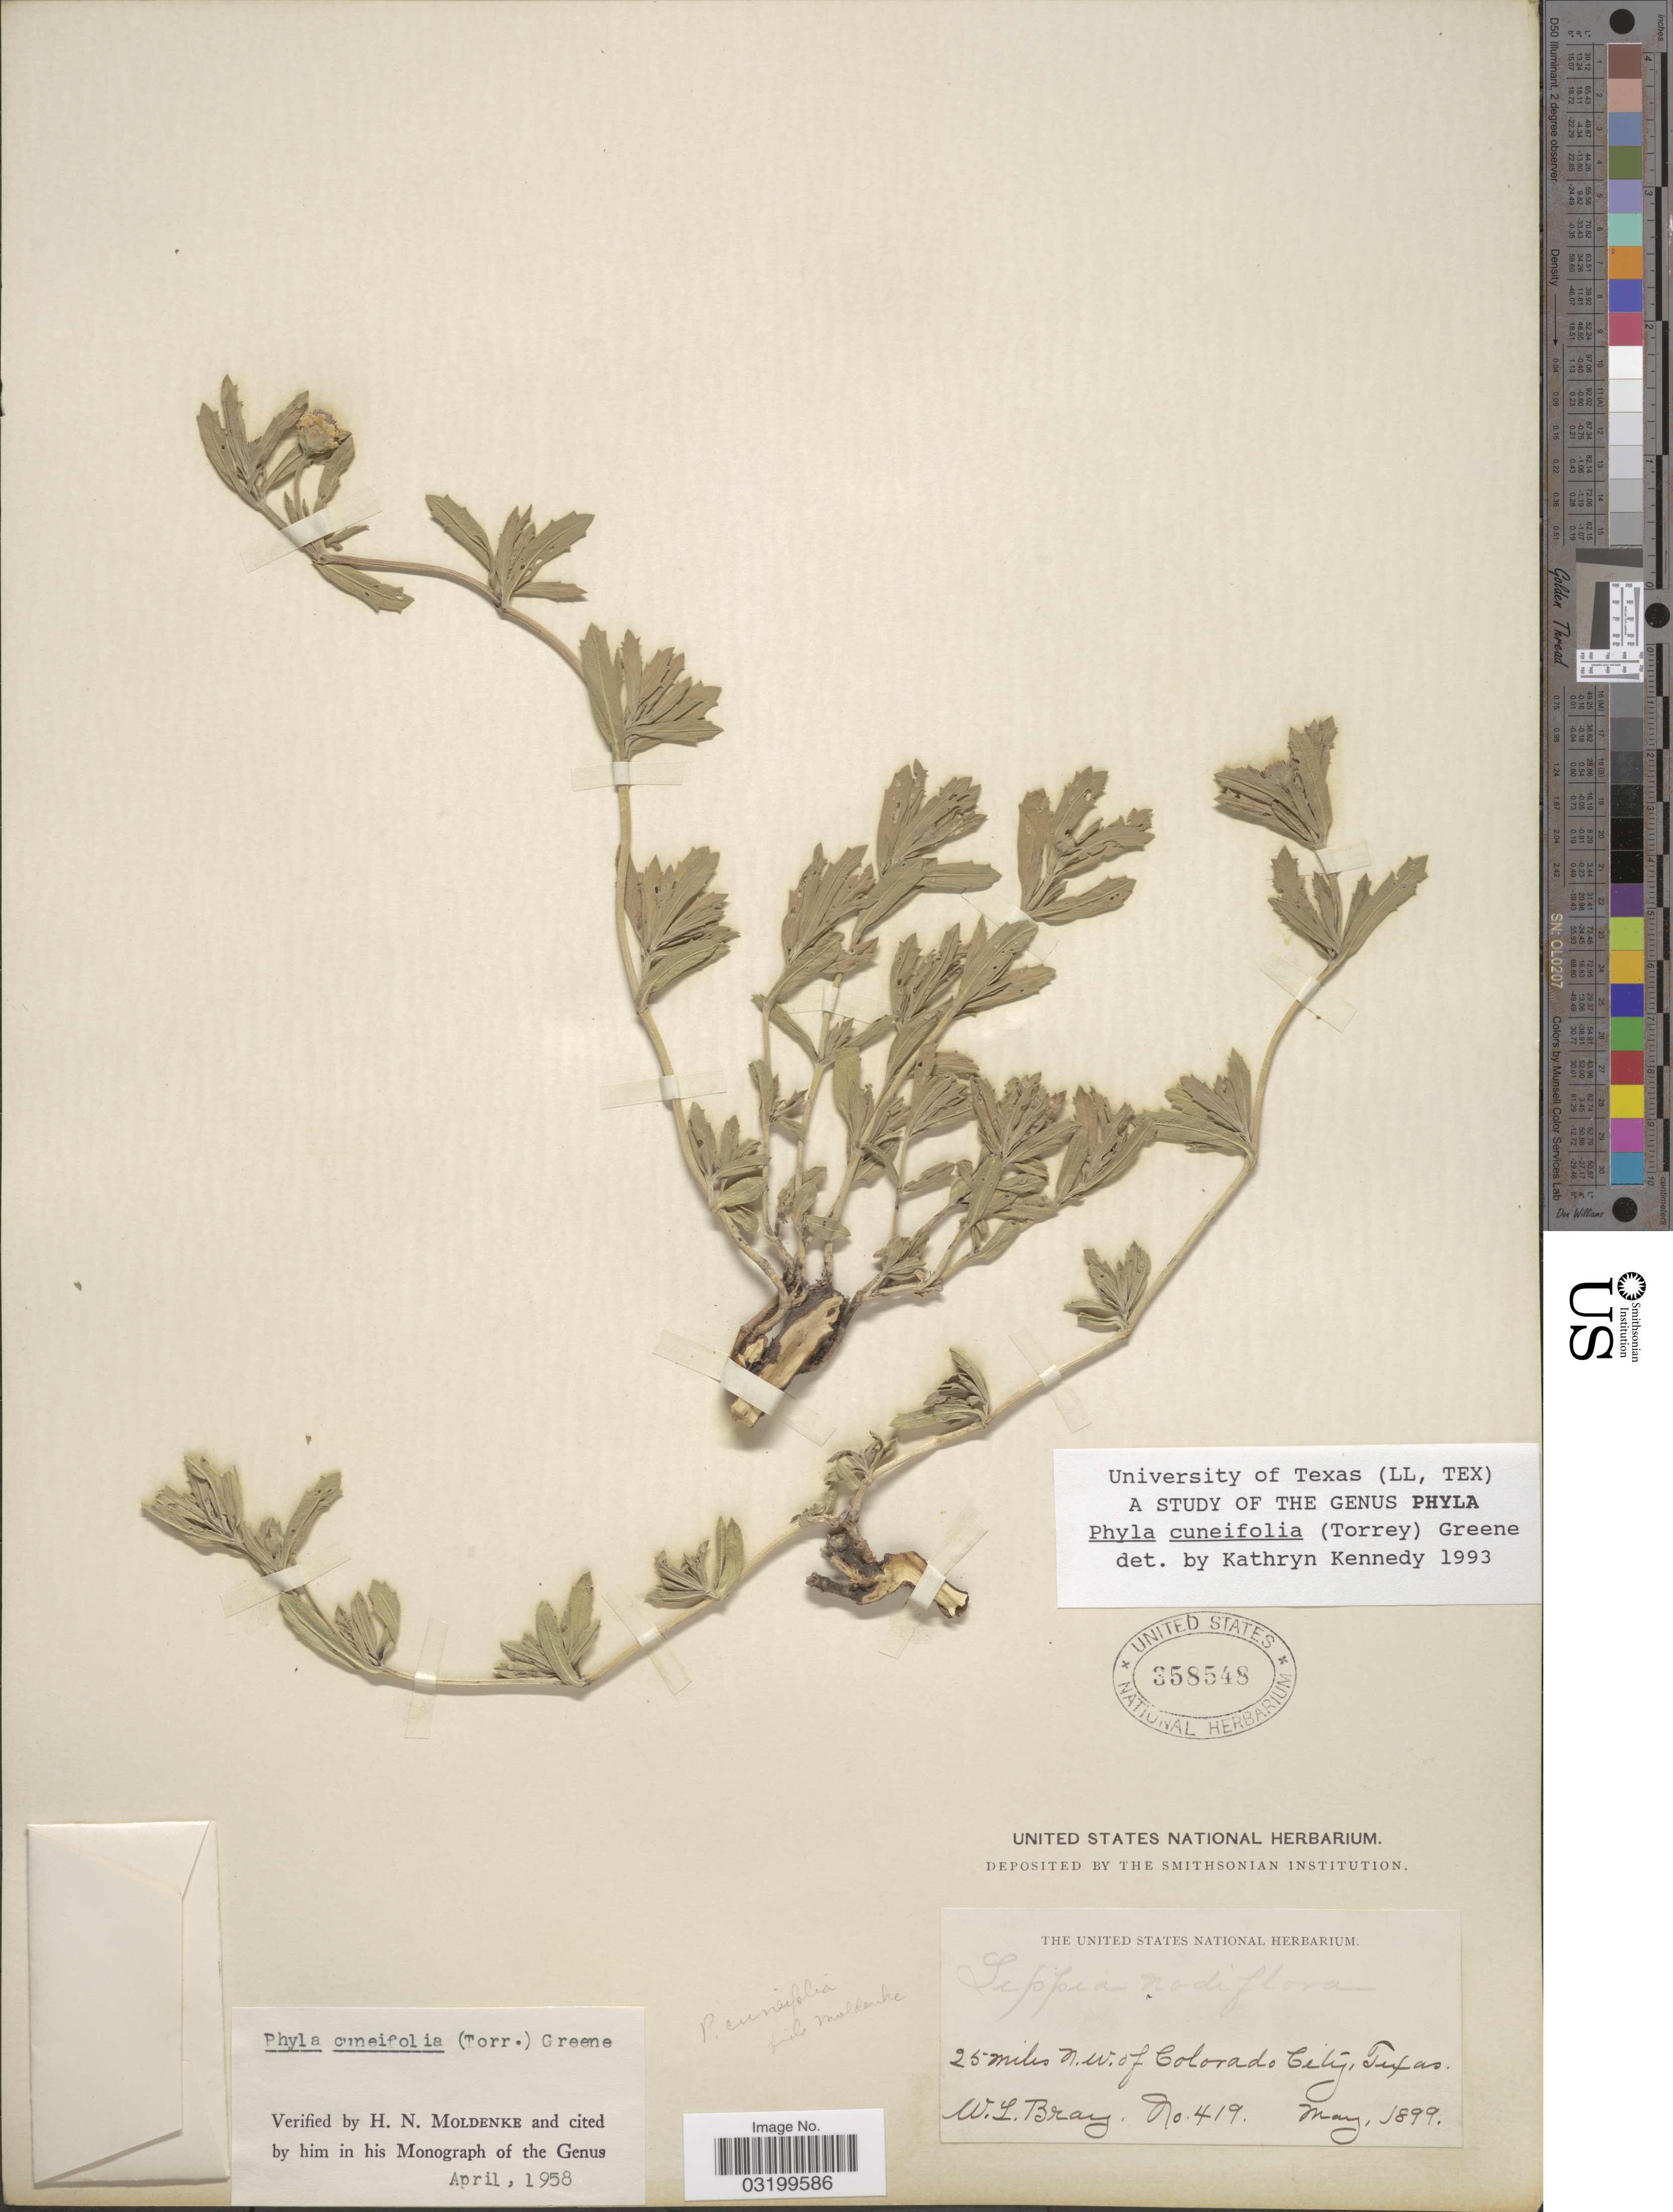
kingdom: Plantae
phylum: Tracheophyta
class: Magnoliopsida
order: Lamiales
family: Verbenaceae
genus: Phyla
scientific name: Phyla cuneifolia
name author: (Torr.) Greene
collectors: W. L. Bray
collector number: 419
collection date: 1899-05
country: United States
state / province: Texas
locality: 25 miles N. W. of Colorado City.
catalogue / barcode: US 358548